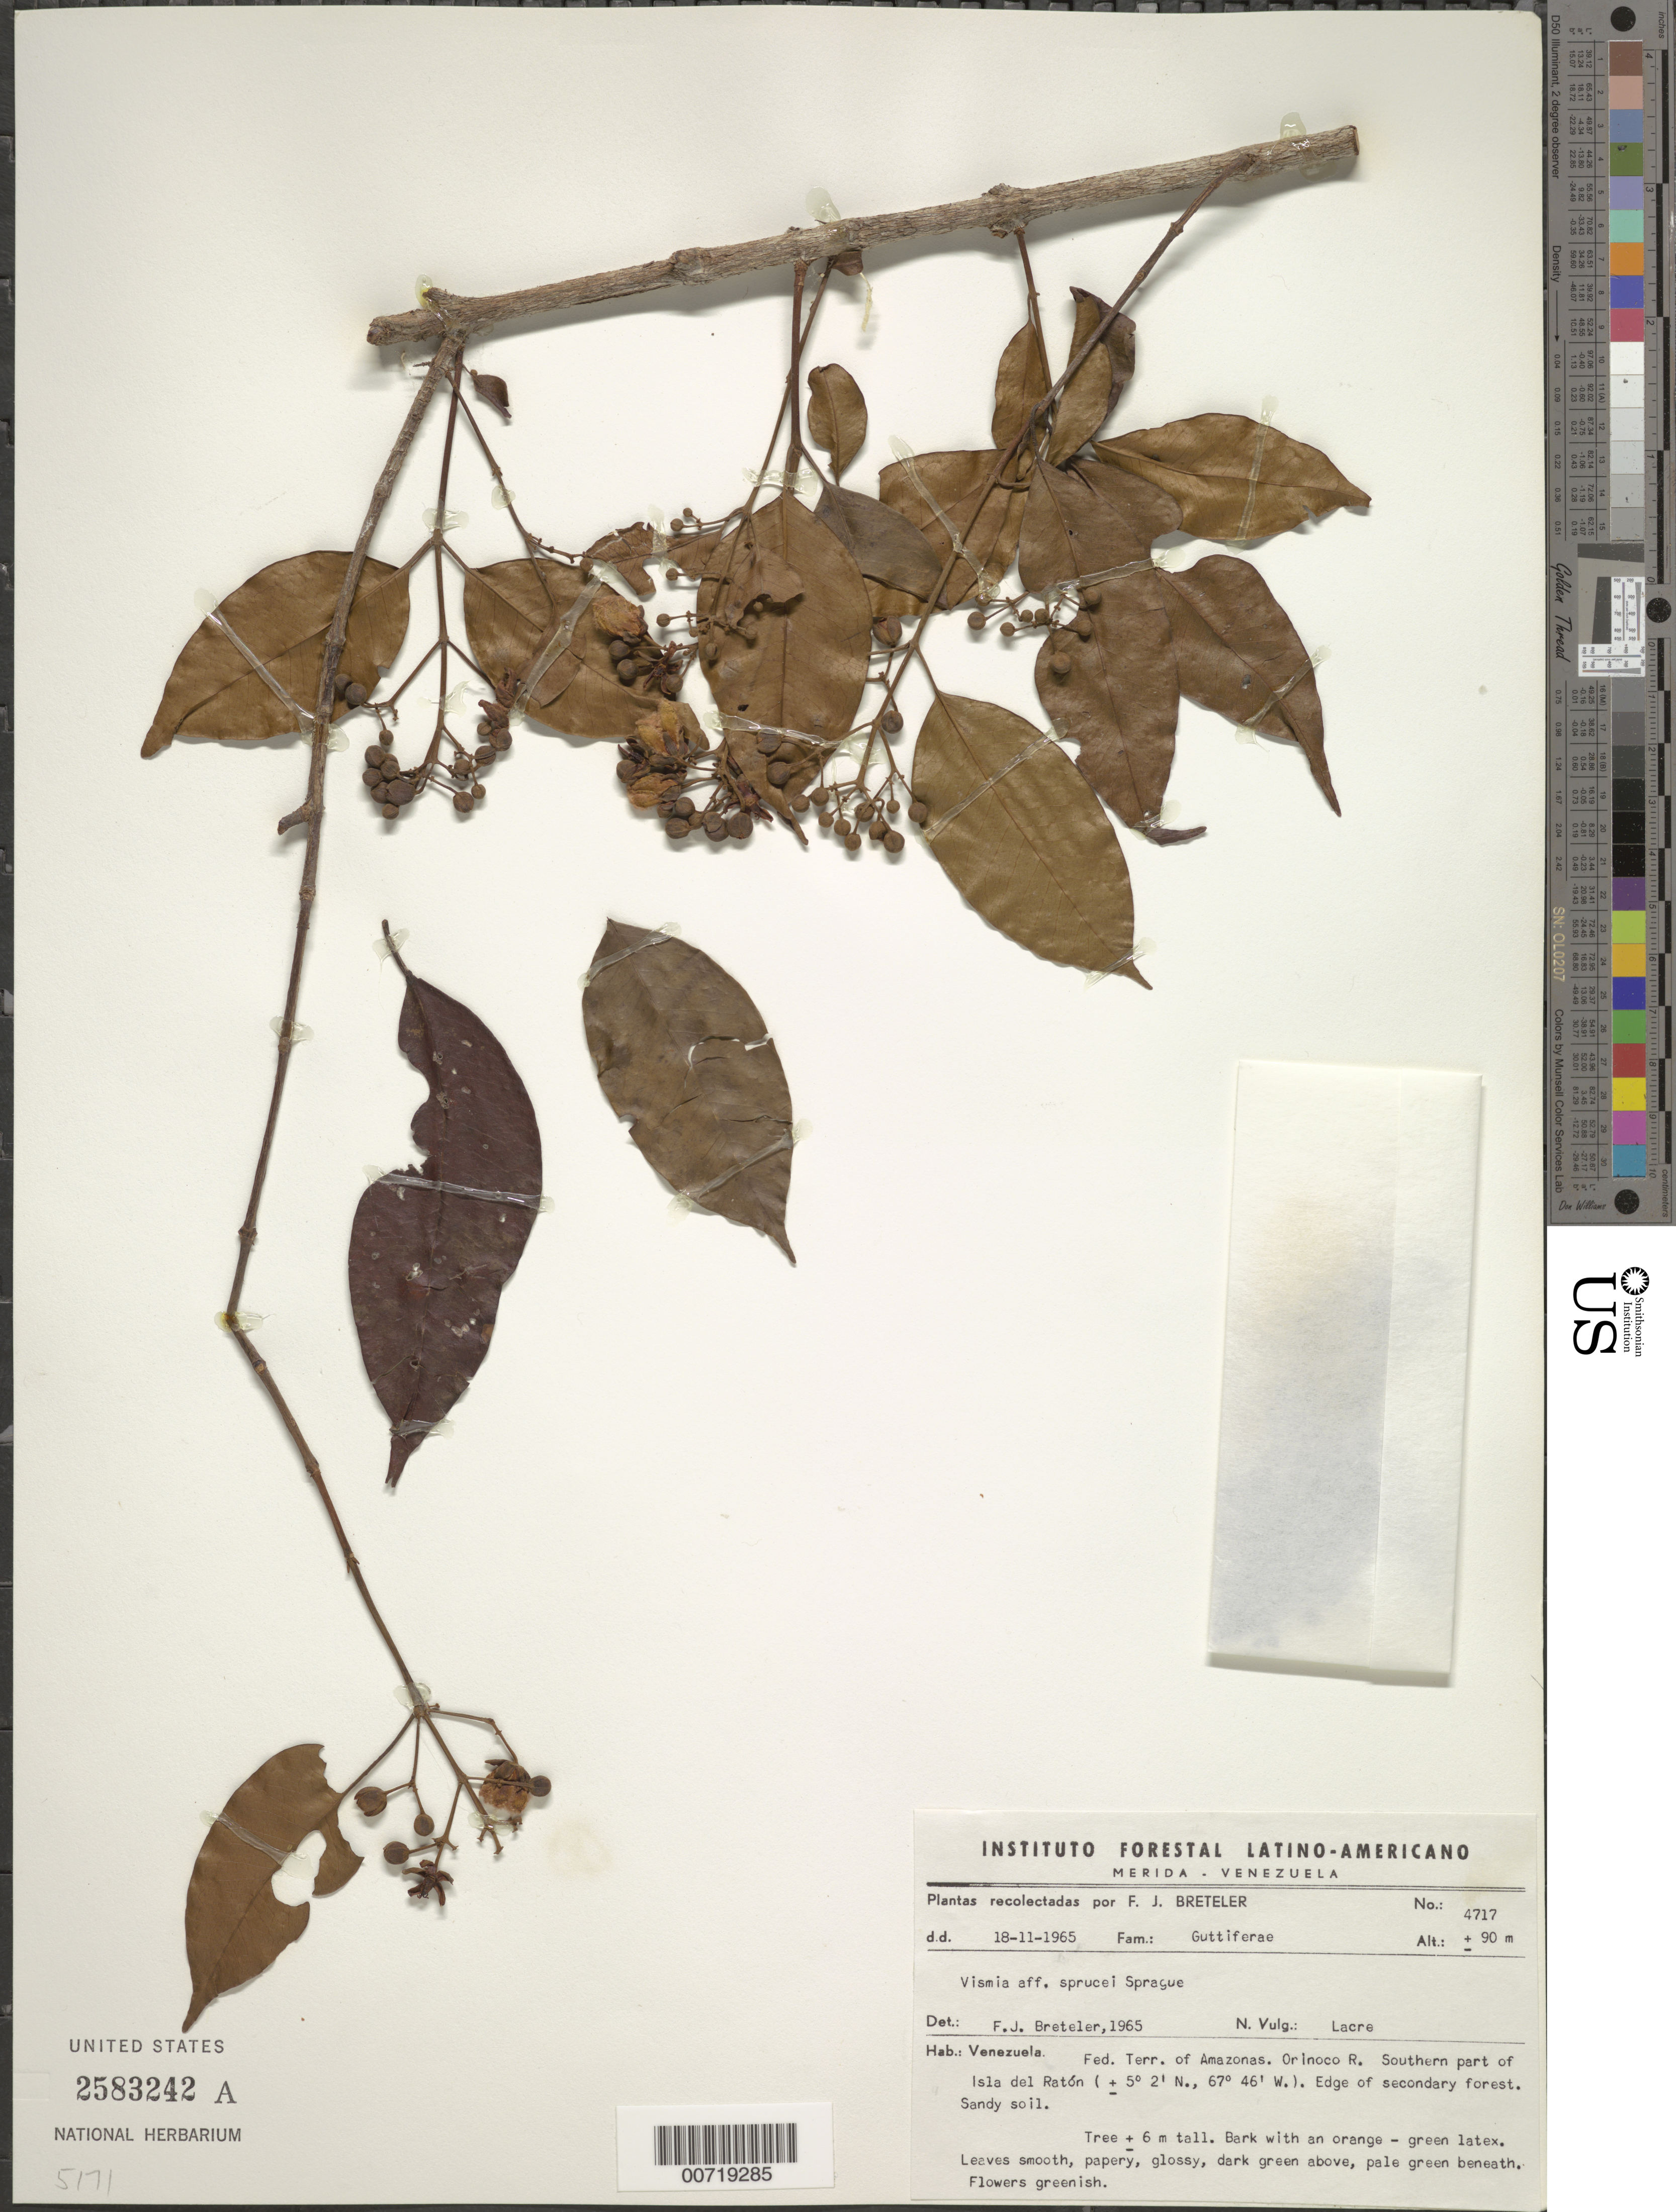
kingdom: Plantae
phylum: Tracheophyta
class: Magnoliopsida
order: Malpighiales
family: Hypericaceae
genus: Vismia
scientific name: Vismia floribunda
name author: Sprague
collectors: F. J. Breteler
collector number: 4717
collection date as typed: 18-Nov-65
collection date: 1965-11-18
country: Venezuela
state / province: Amazonas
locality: Orinoco R., southern part of Isla del Ratón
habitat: Edge secondary forest; sandy soil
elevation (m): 90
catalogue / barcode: US 2583242A